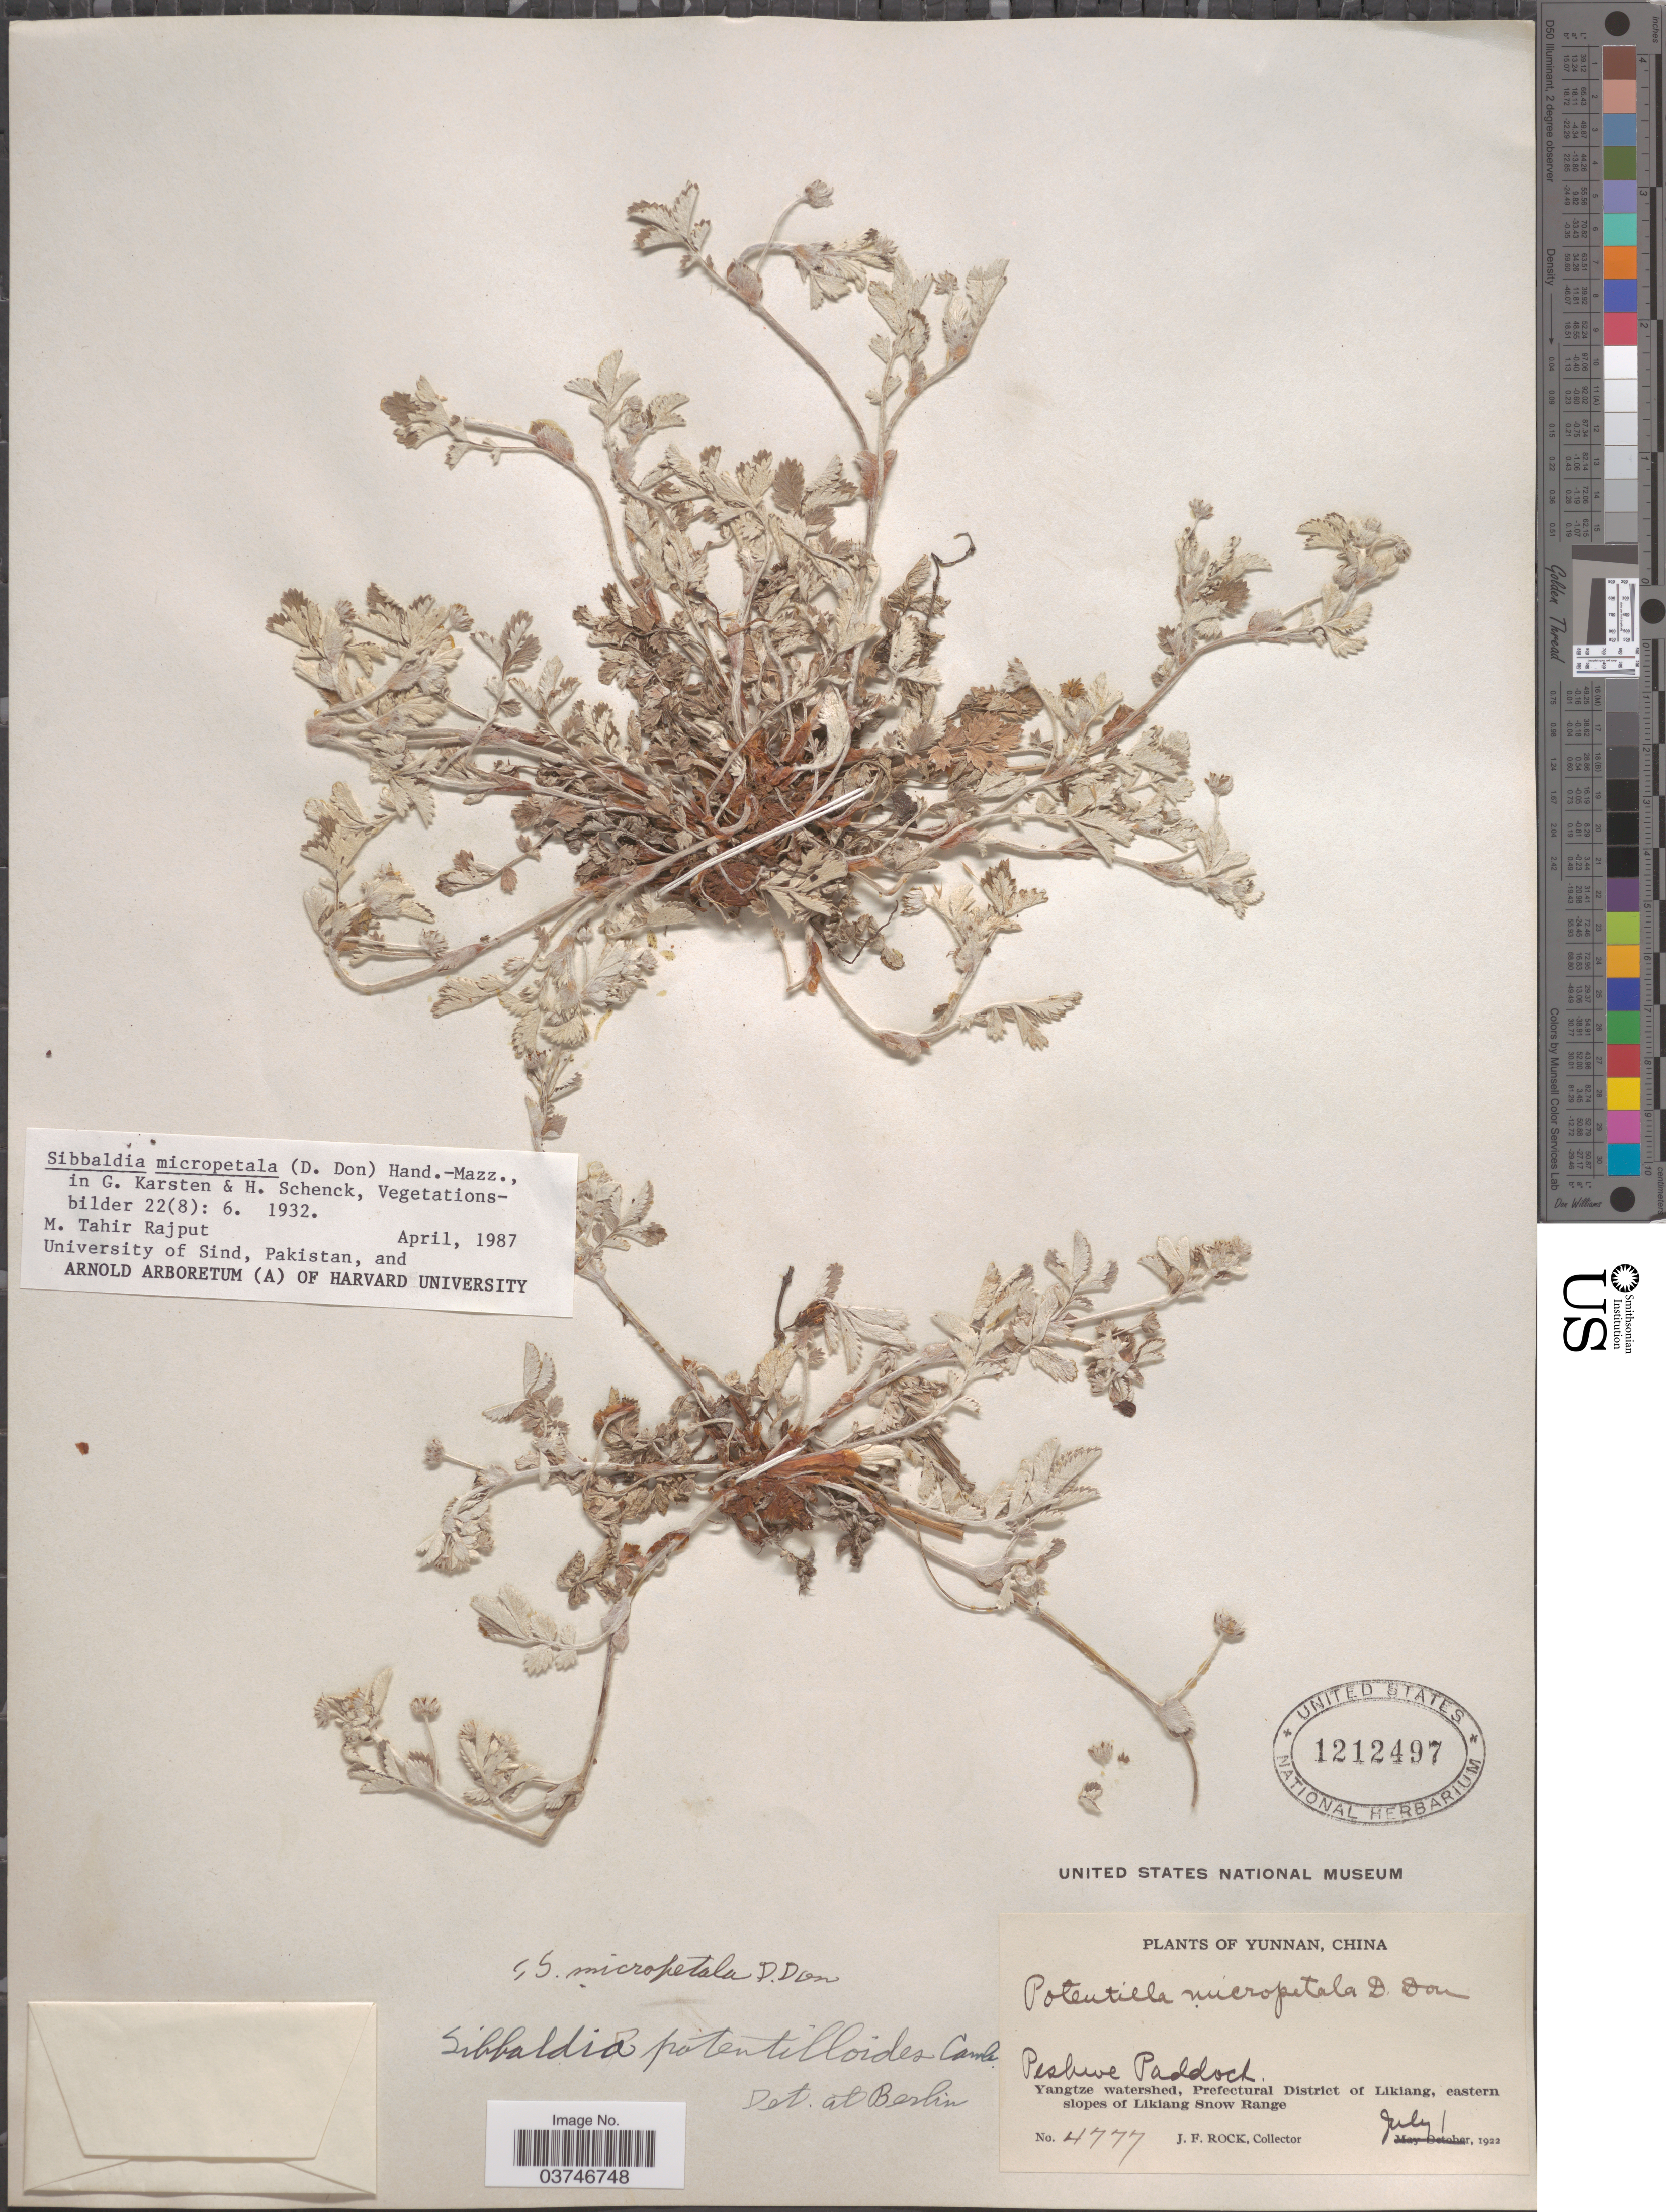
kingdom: Plantae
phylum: Tracheophyta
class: Magnoliopsida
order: Rosales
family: Rosaceae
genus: Sibbaldia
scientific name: Sibbaldia micropetala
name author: Hand.-Mazz.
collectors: J. Rock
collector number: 4777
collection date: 1922-07-01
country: China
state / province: Yunnan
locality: Peshuve [interpreted] Paddock. Yangtze watershed, Prefectural District of Likiang, eastern slopes of Likiang Snow Range.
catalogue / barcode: US 1212497